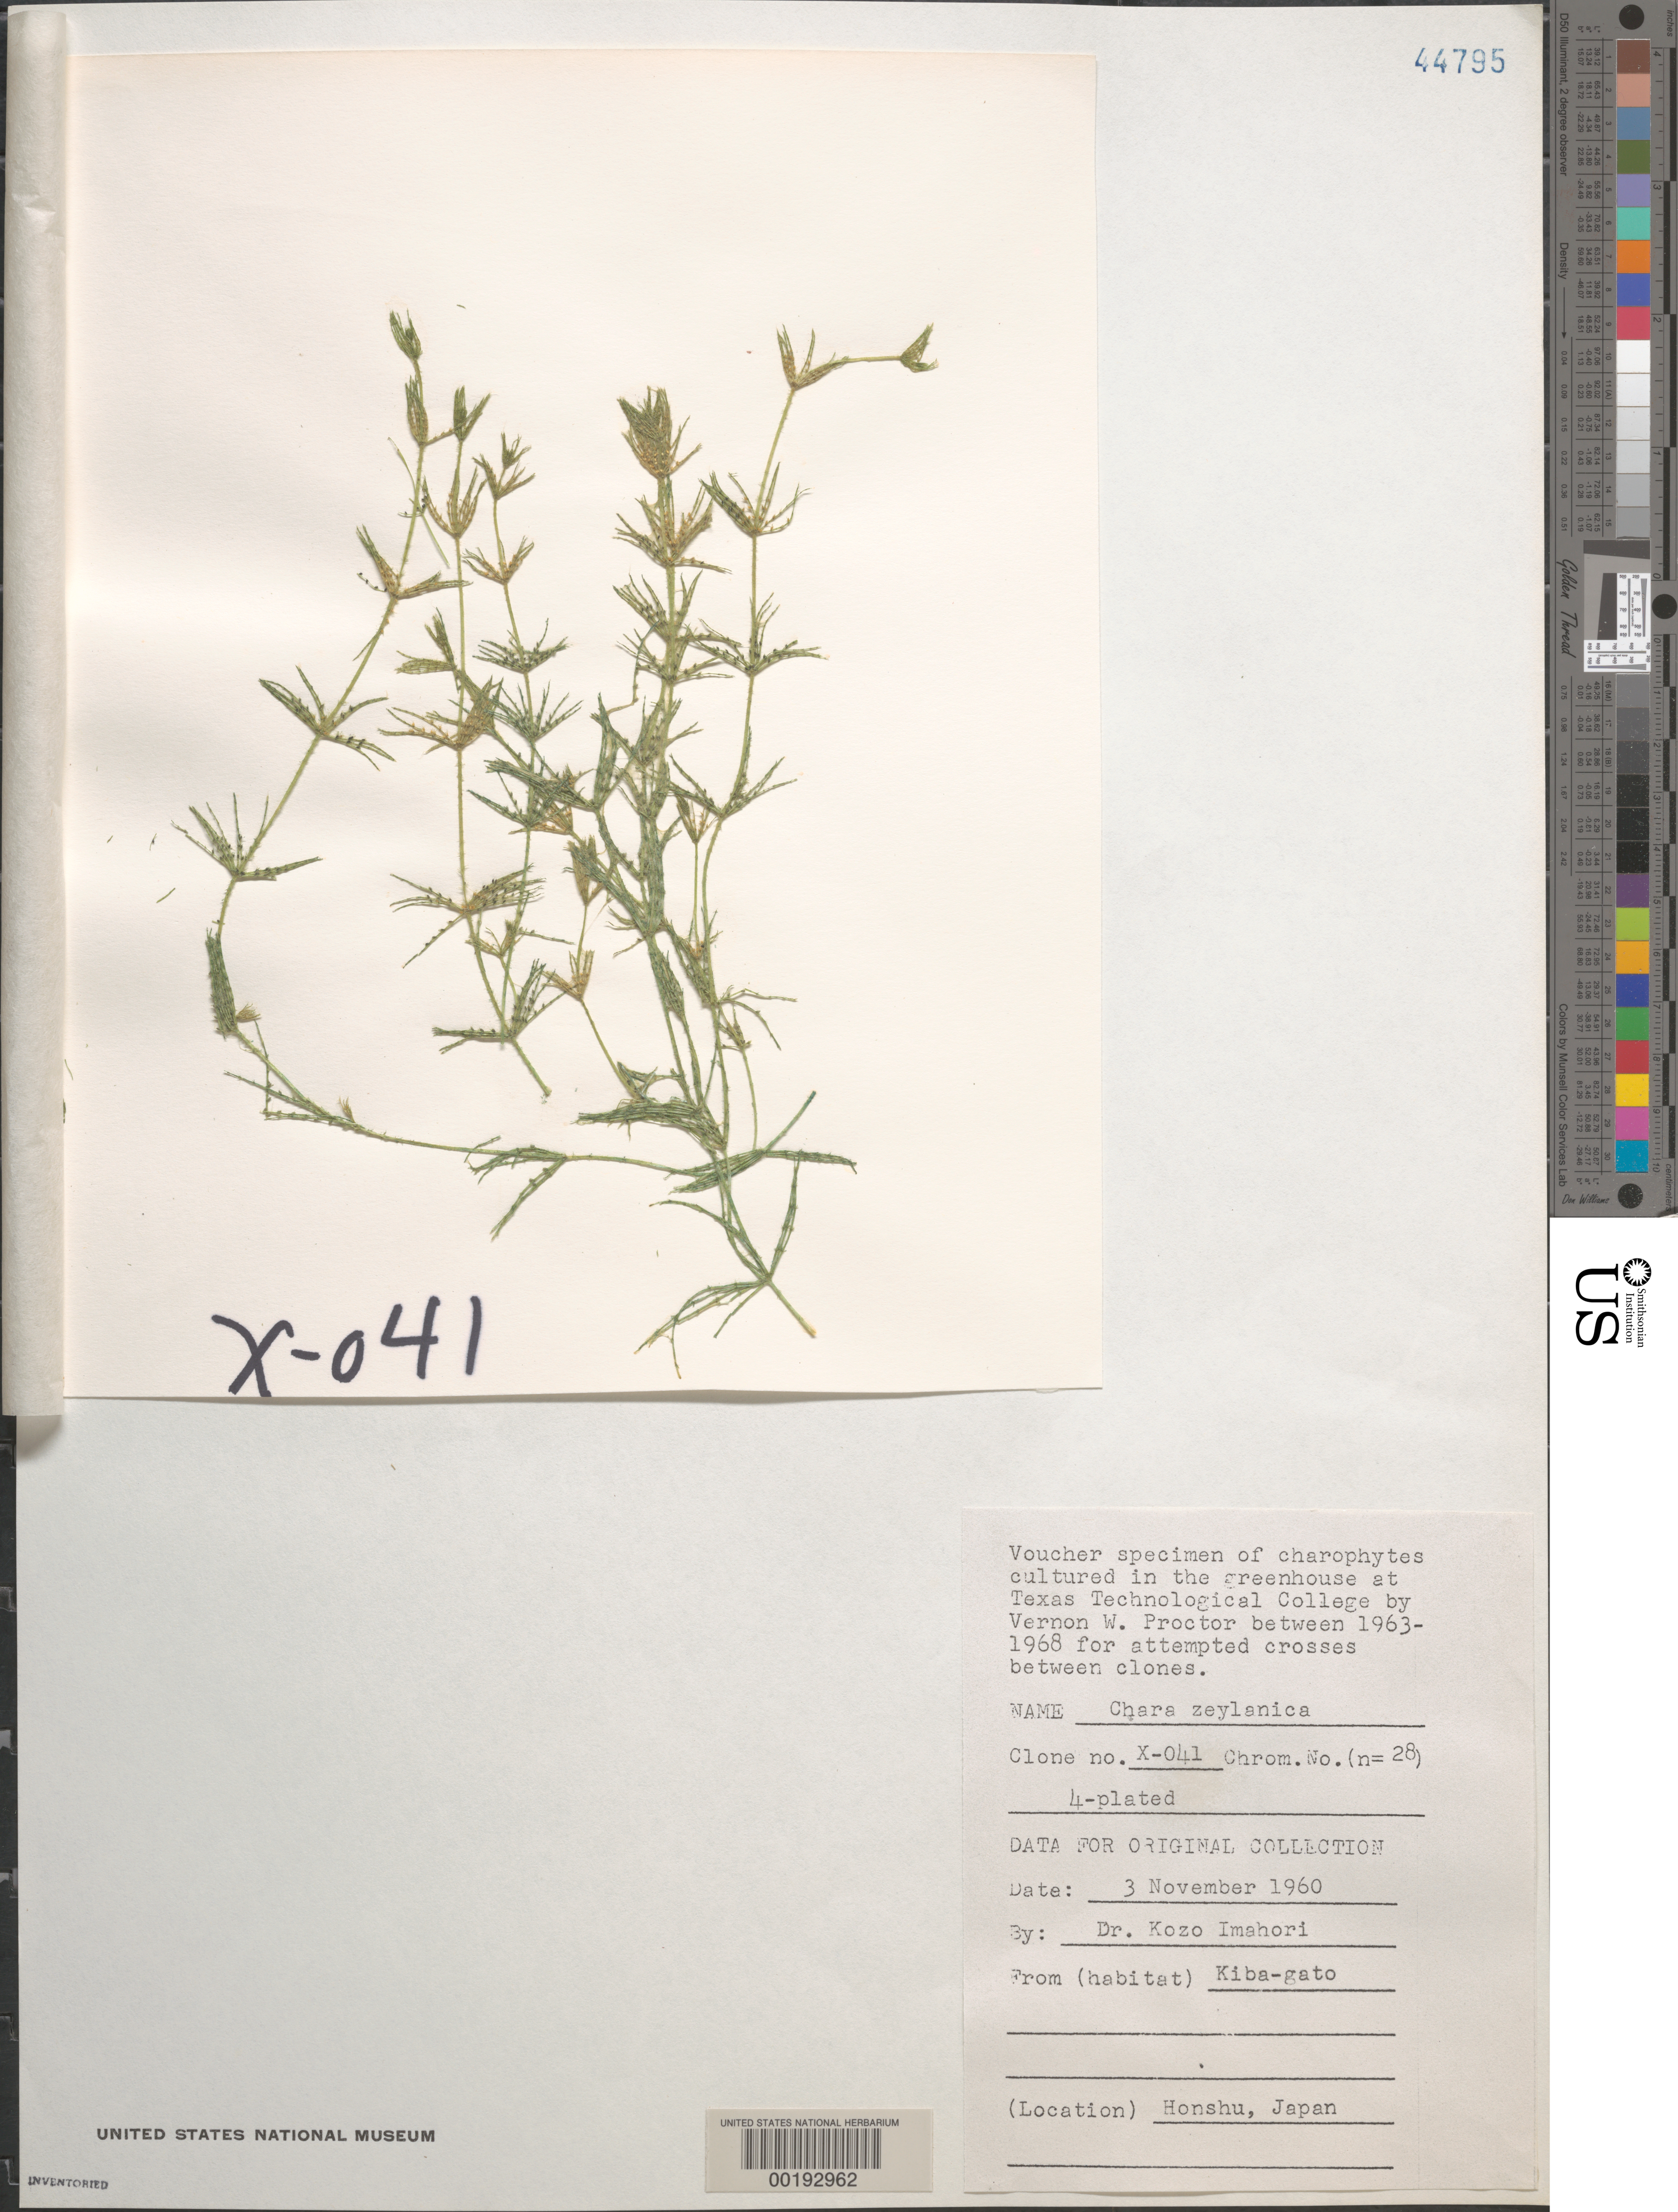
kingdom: Plantae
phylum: Charophyta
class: Charophyceae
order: Charales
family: Characeae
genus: Chara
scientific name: Chara zeylanica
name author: J.G. Klein ex Willd.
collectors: K. Imahori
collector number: X-041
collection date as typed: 03 Nov 1960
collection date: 1960-11-03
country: Japan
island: Honshu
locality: Kibagato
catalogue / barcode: US 44795